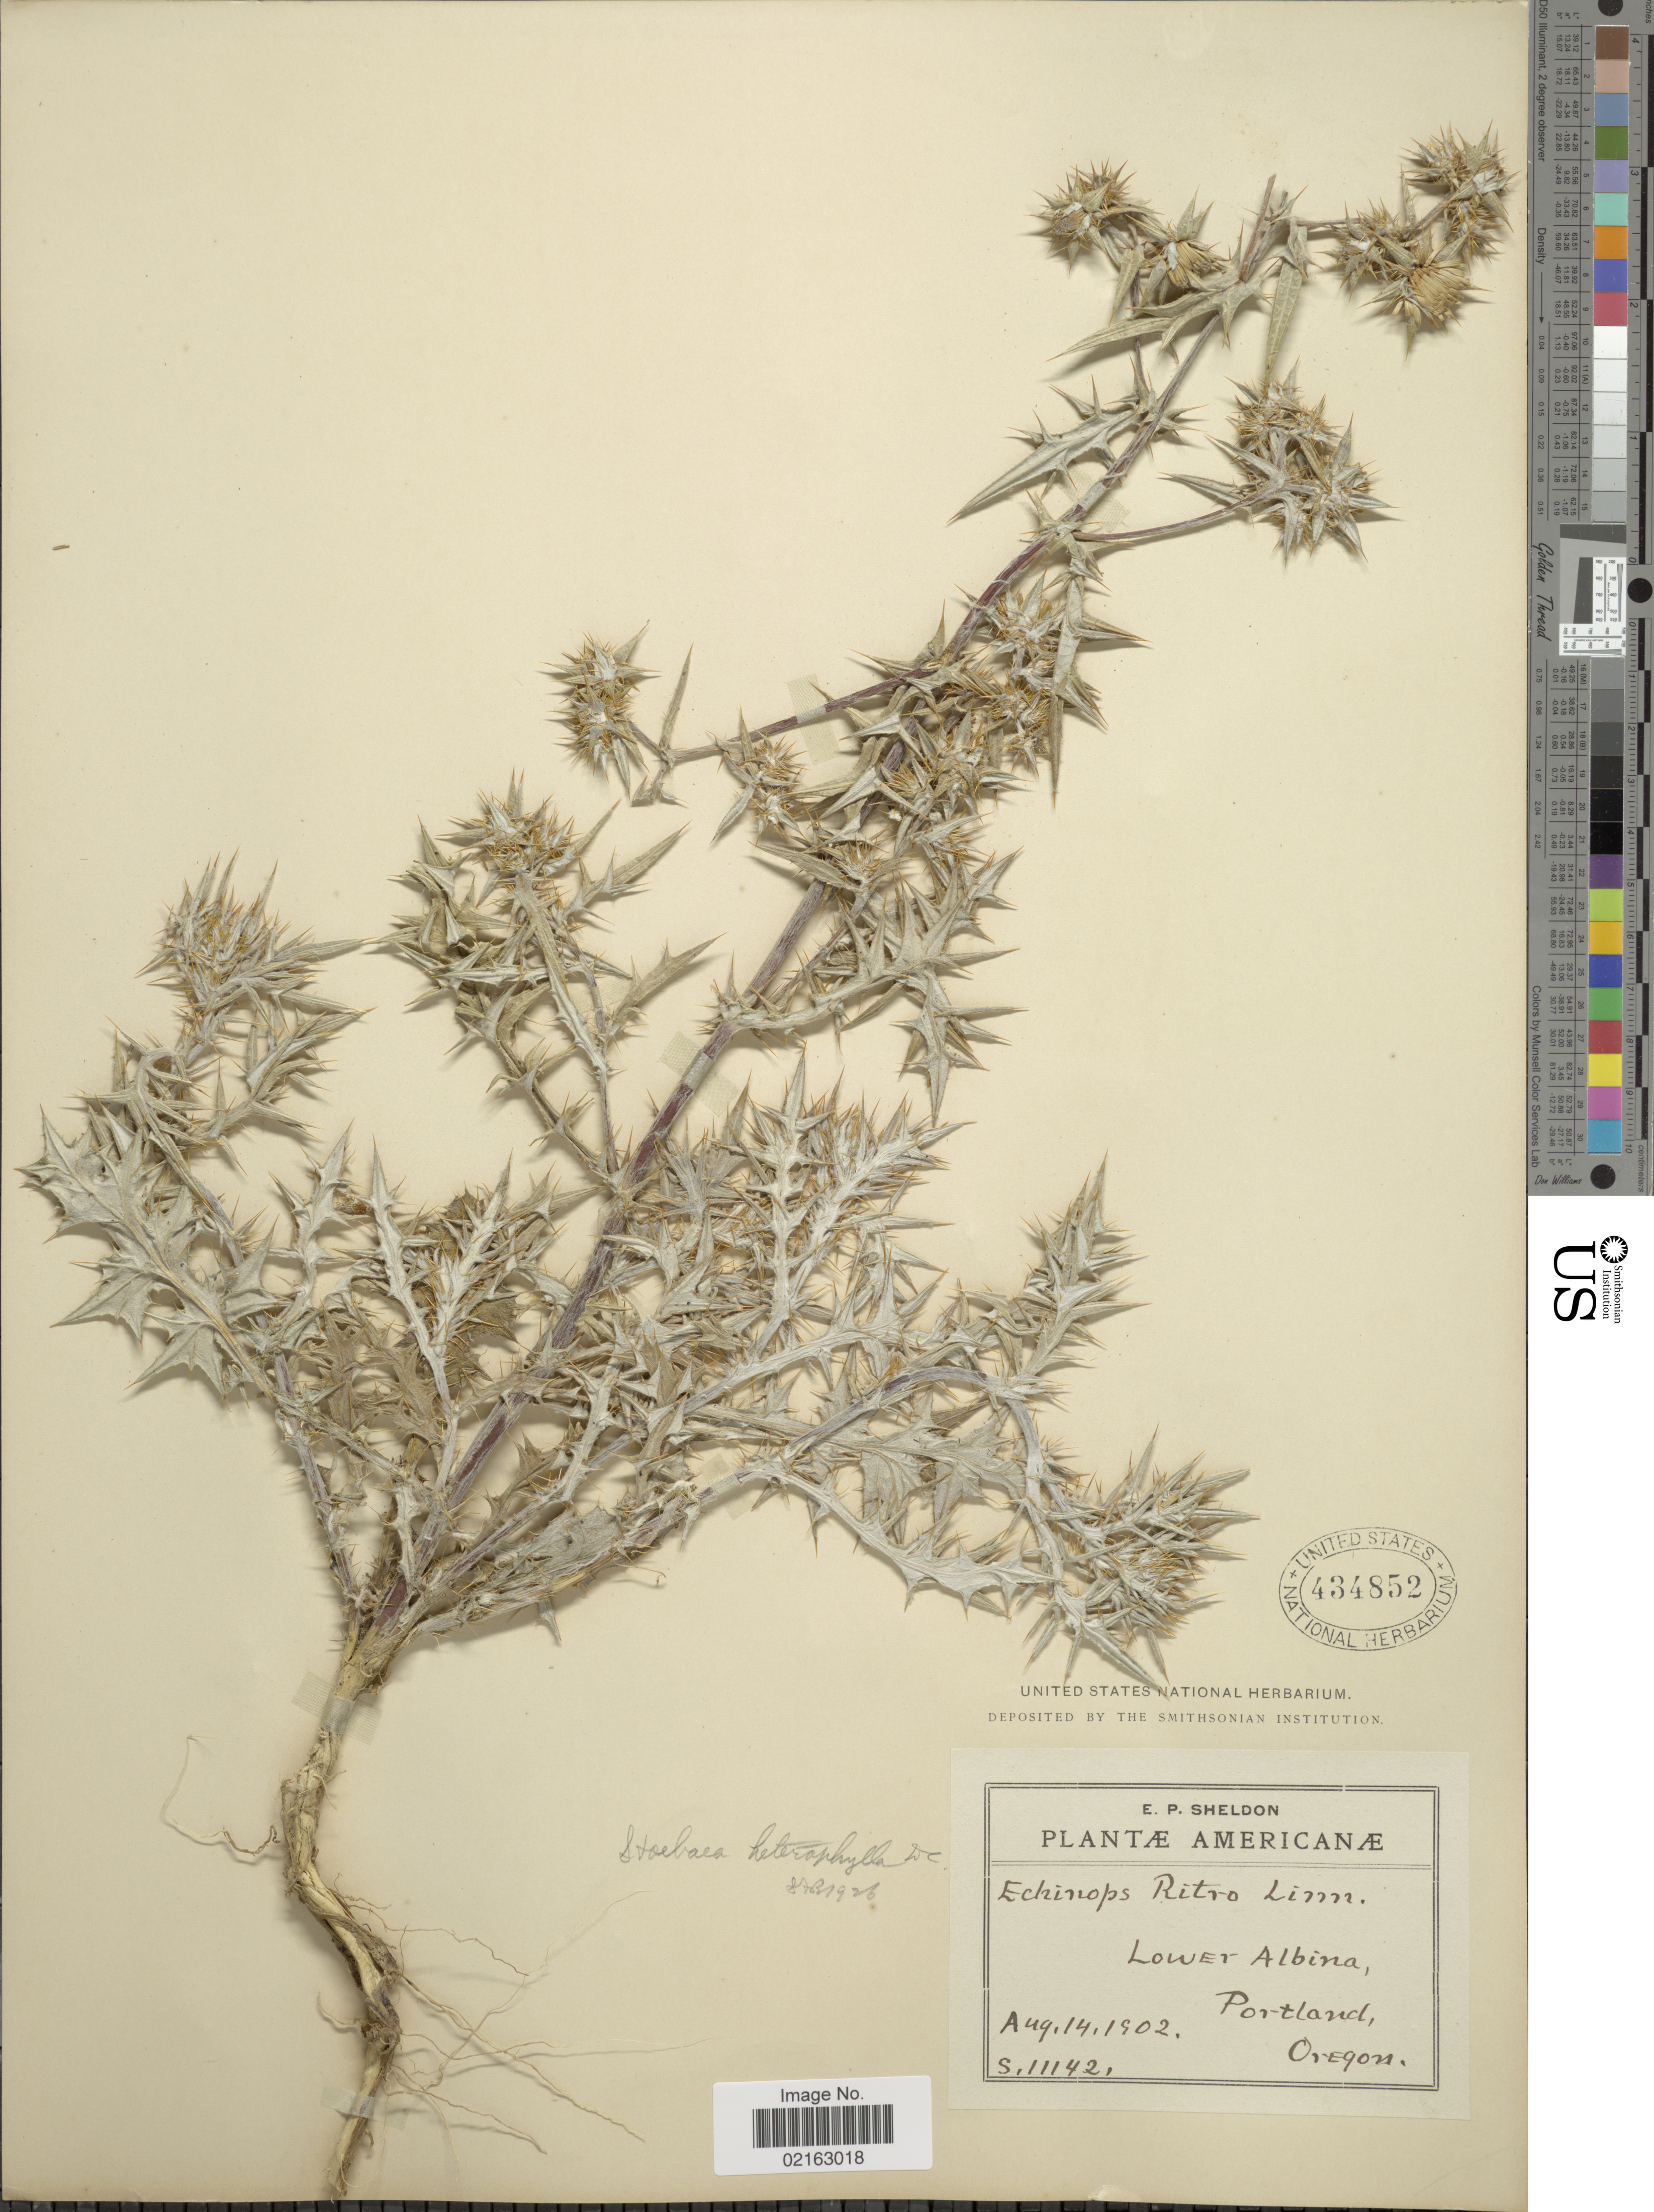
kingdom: Plantae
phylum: Tracheophyta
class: Magnoliopsida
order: Asterales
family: Asteraceae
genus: Berkheya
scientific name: Berkheya heterophylla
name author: DC.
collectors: E. P. Sheldon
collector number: S11142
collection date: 1902-08-14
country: United States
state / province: Oregon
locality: Lower Albina, Portland, Oregon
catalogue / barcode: US 434852